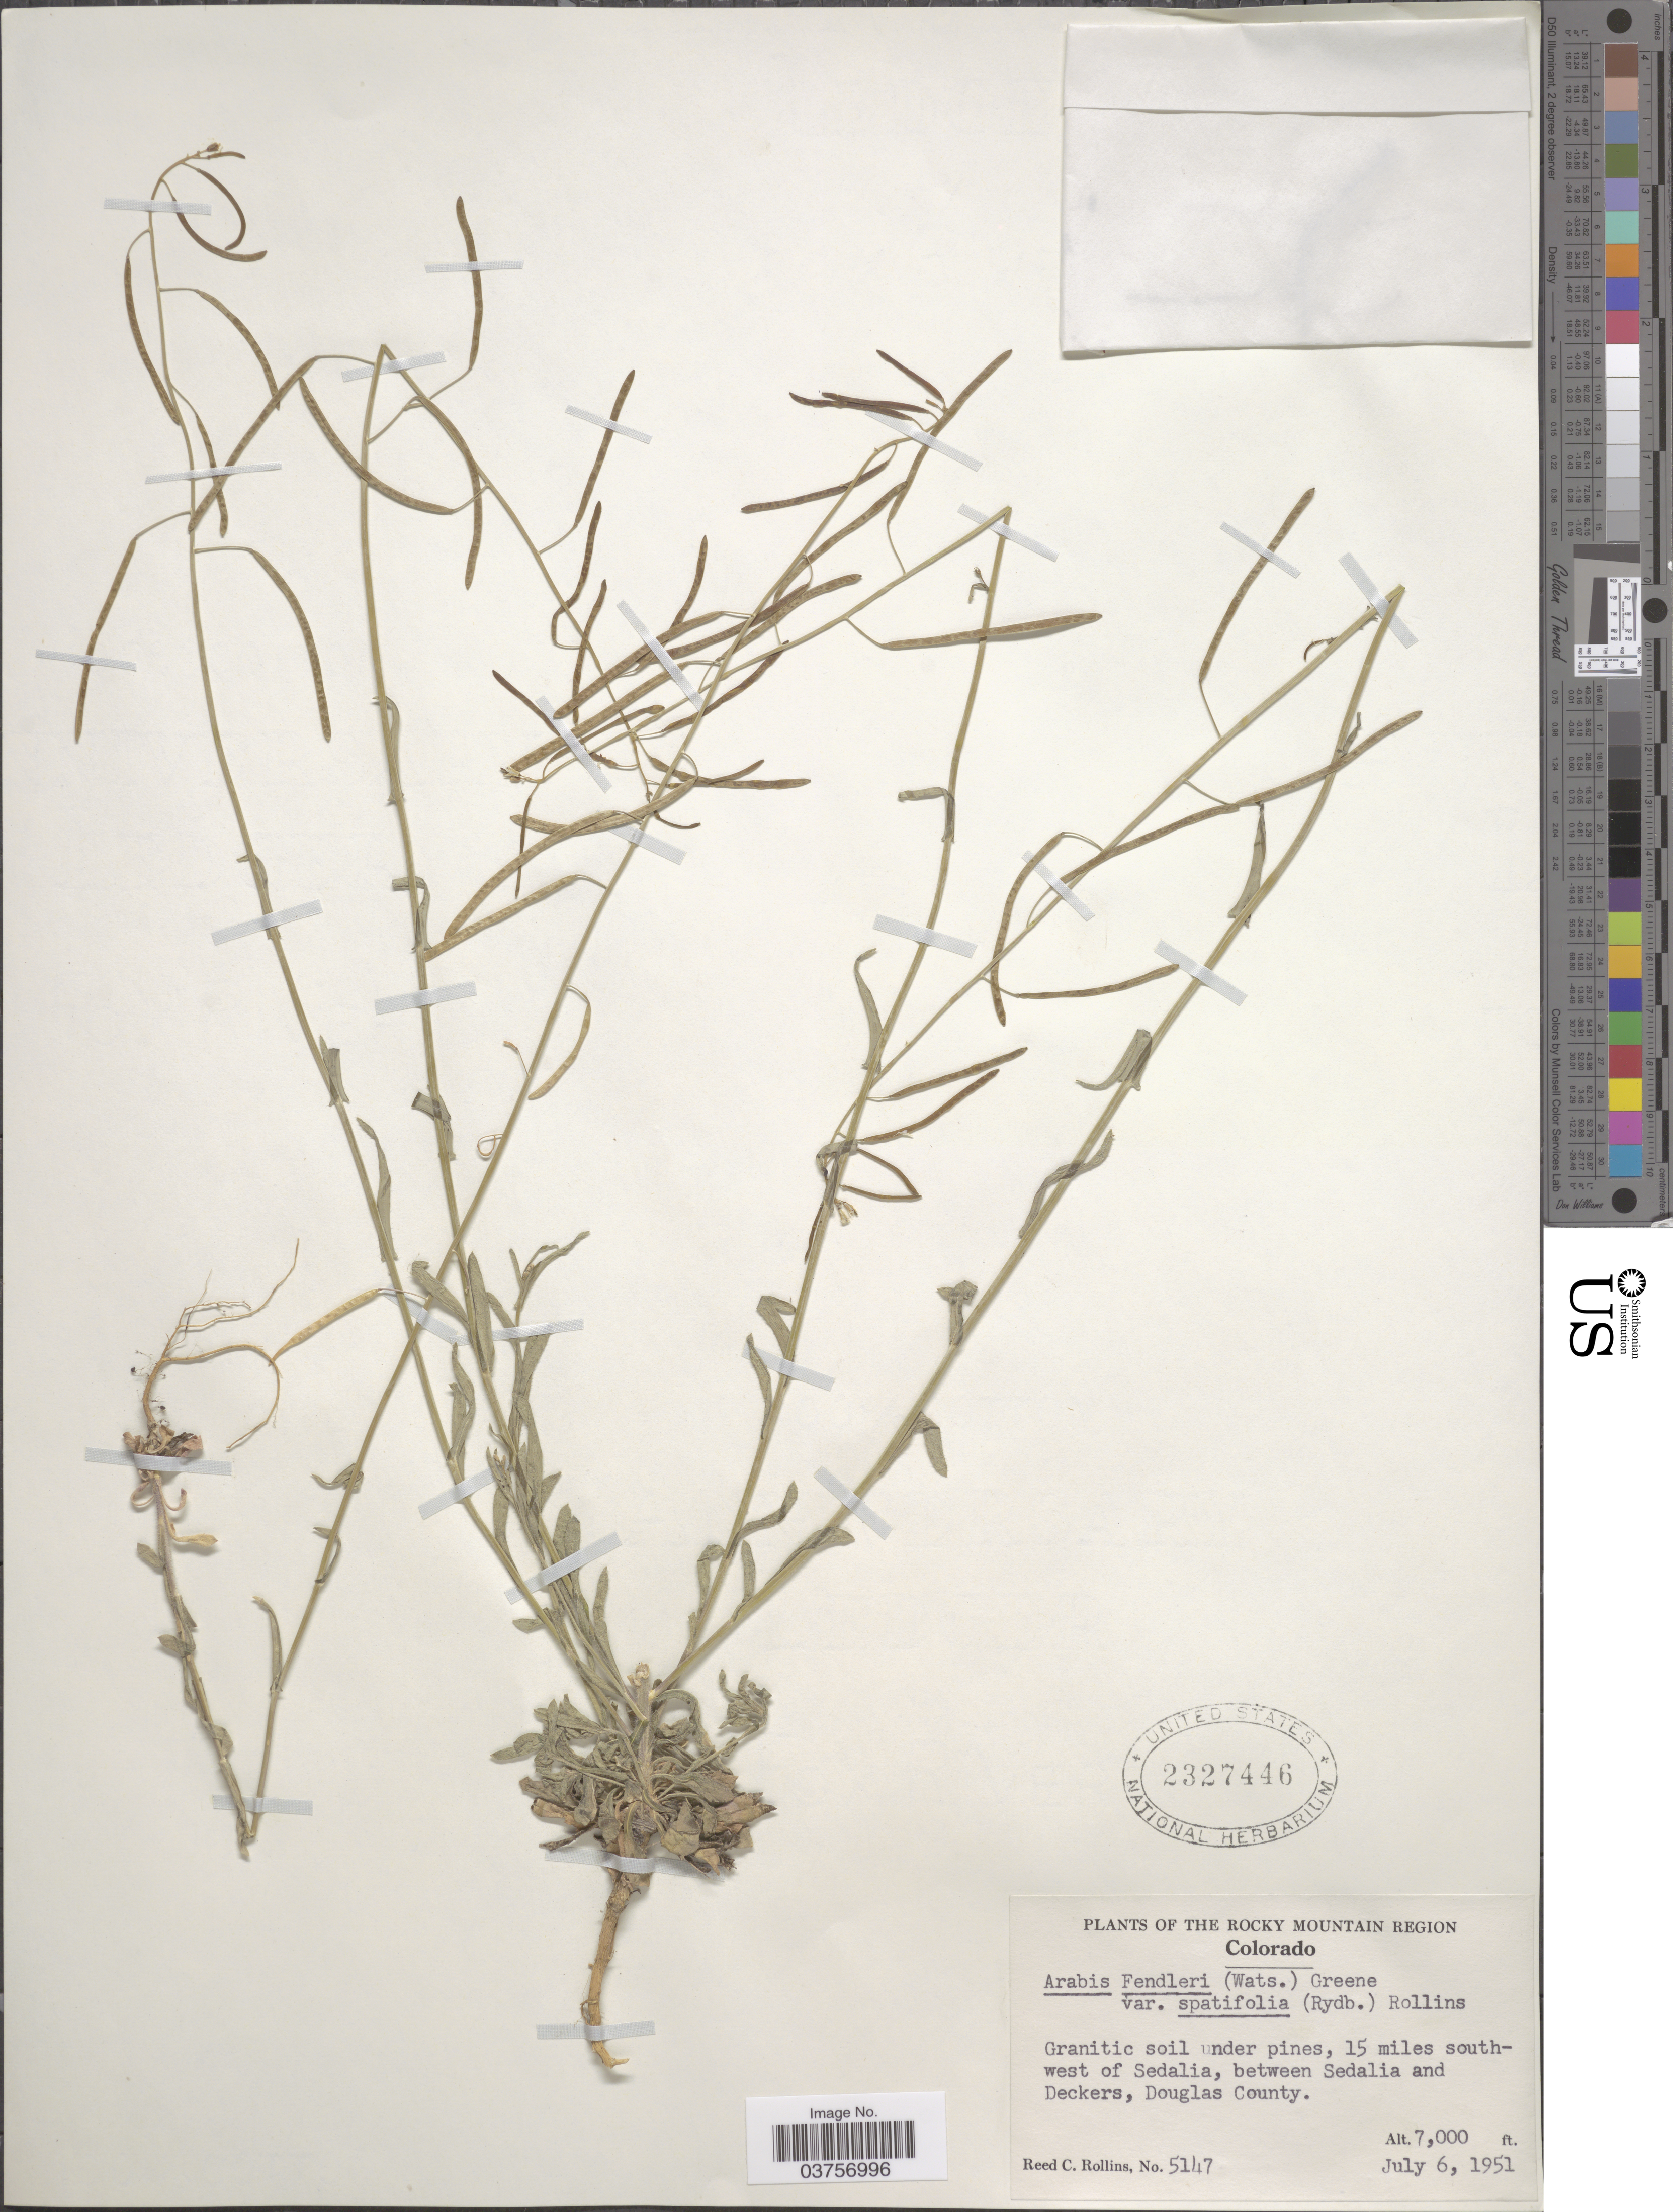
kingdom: Plantae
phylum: Tracheophyta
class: Magnoliopsida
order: Brassicales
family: Brassicaceae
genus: Arabis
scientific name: Arabis fendleri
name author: (S. Watson) Greene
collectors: R. C. Rollins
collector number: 5147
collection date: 1951-07-06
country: United States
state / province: Colorado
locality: The Rocky Mountain Region. 15 miles south-west of Sedalia, between Sedalia and Deckers, Douglas County.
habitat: granitic soil under pines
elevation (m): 2134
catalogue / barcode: US 2327446